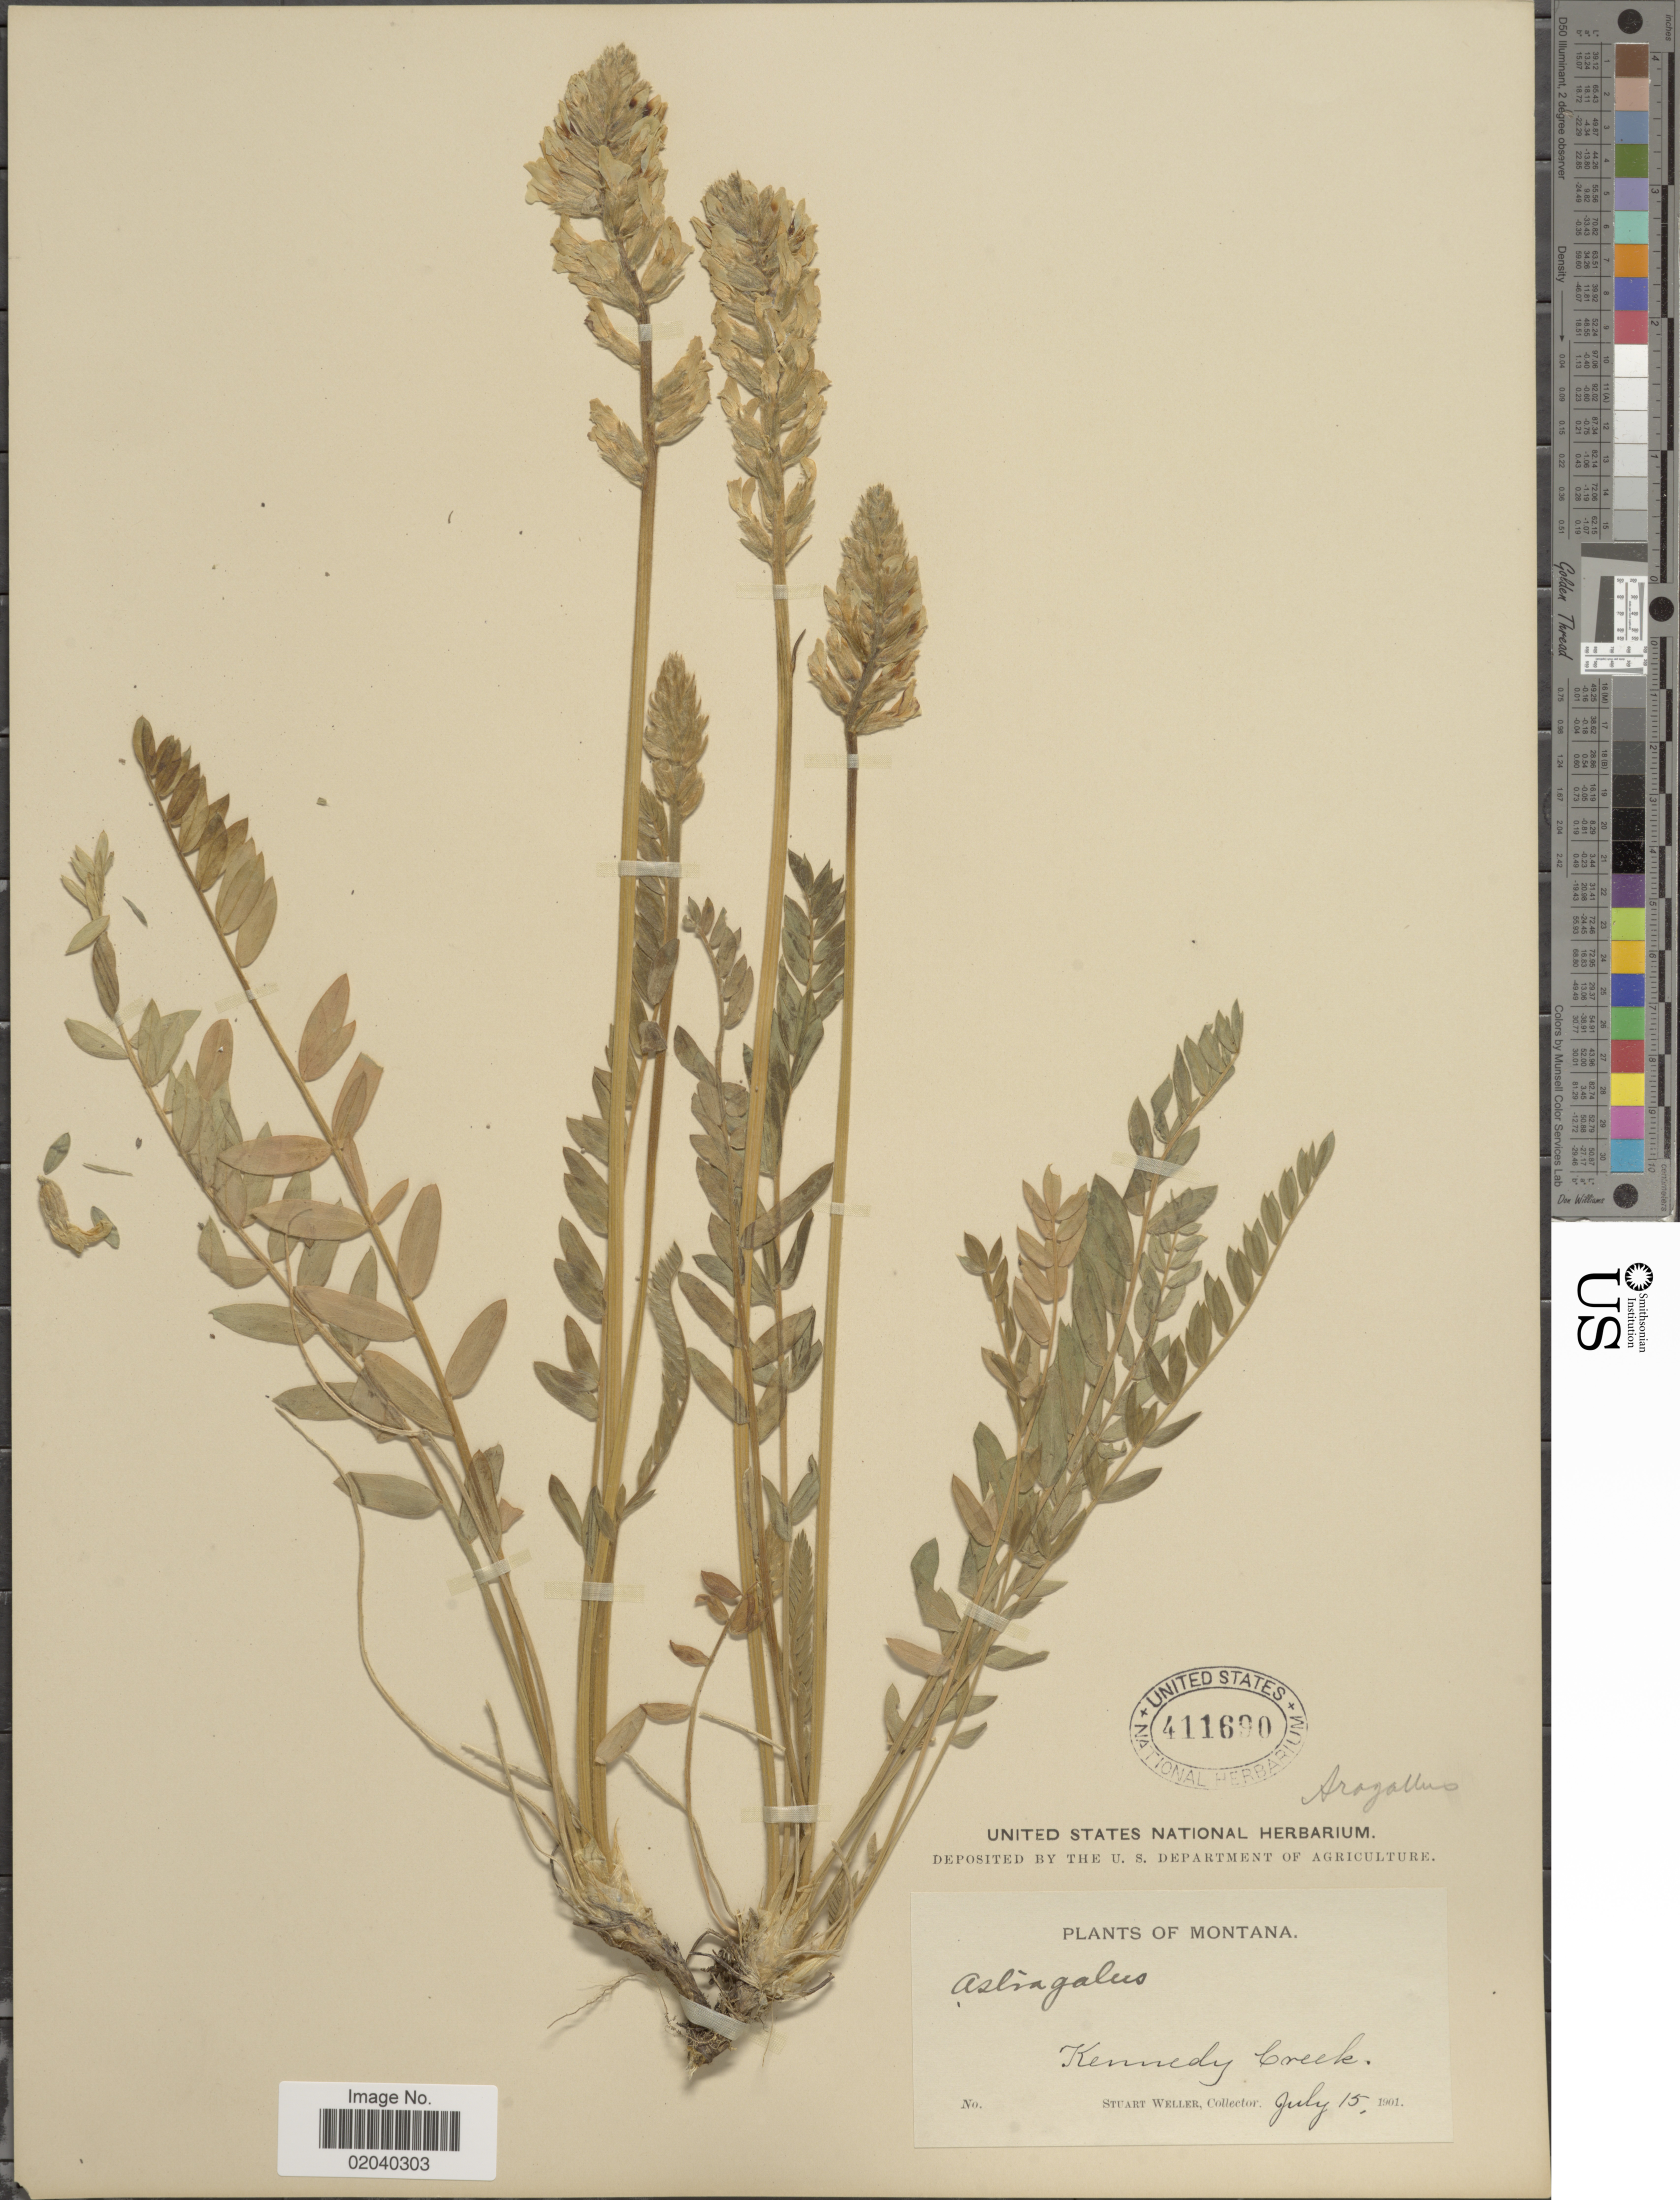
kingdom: Plantae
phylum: Tracheophyta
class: Magnoliopsida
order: Fabales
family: Fabaceae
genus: Oxytropis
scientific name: Oxytropis sericea var. sericea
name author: Nutt.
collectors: S. Weller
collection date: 1901-07-15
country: United States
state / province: Montana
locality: Kennedy Creek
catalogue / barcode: US 411690